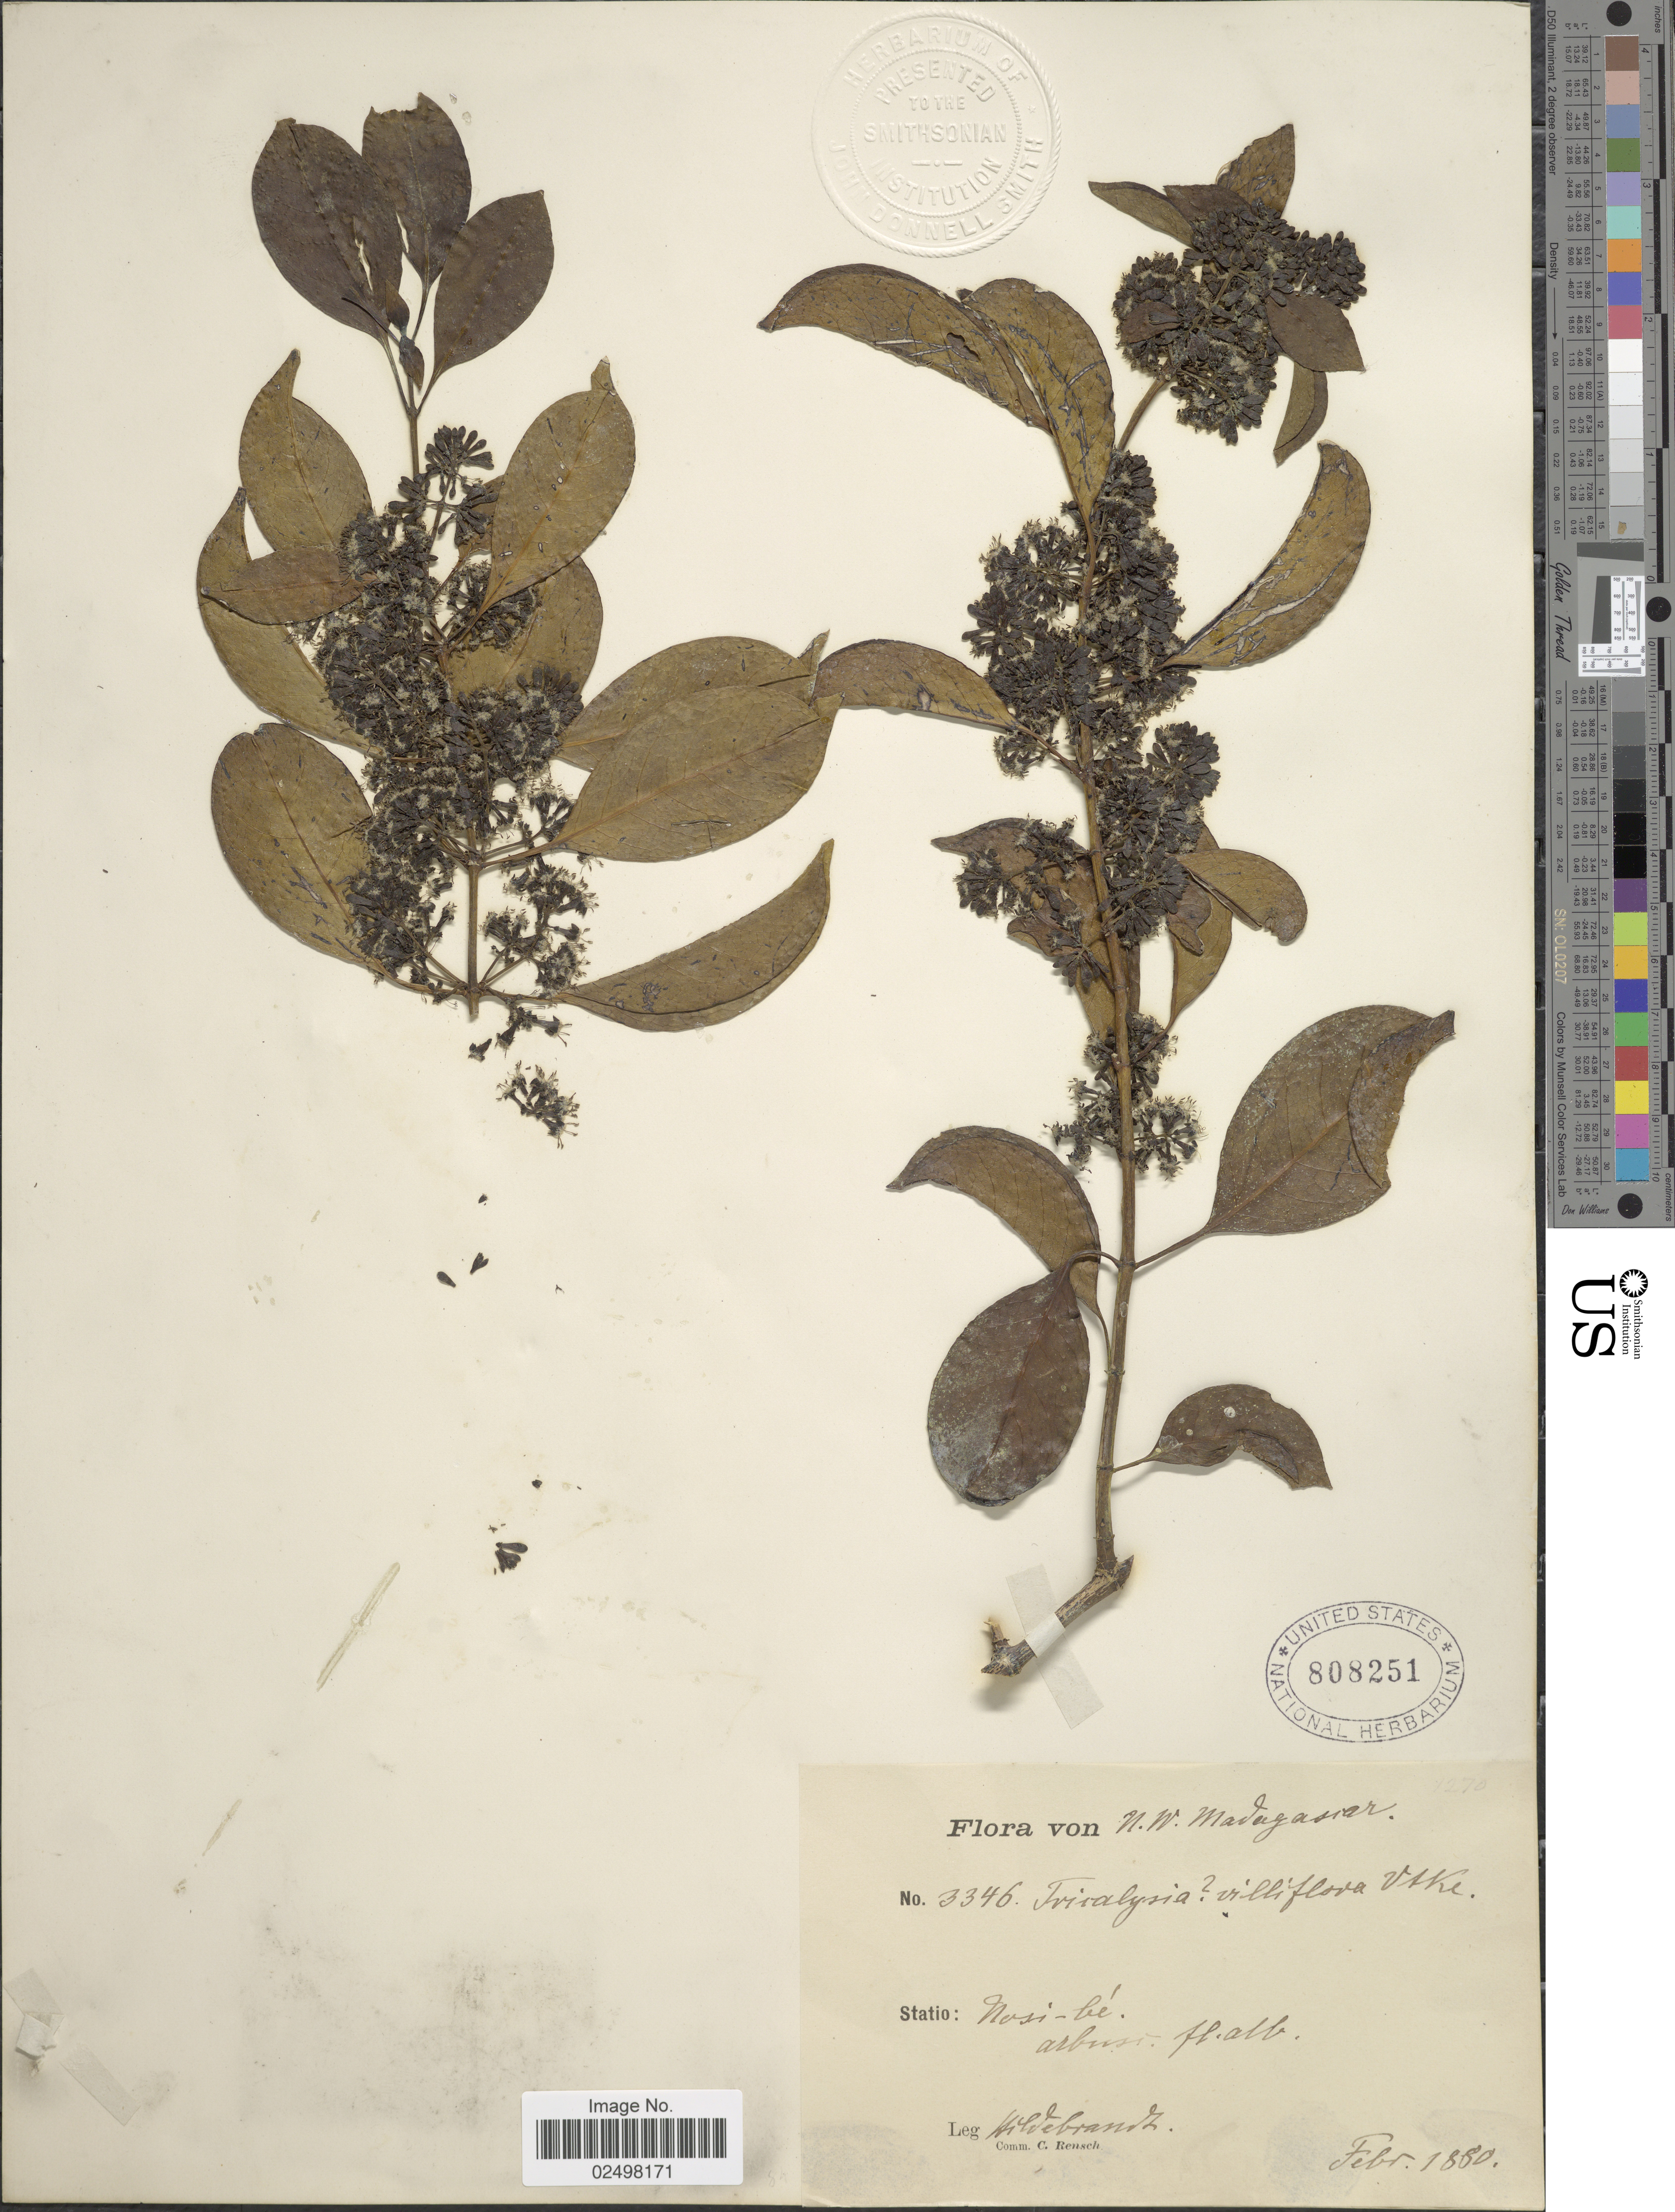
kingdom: Plantae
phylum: Tracheophyta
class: Magnoliopsida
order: Gentianales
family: Rubiaceae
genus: Tricalysia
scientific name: Tricalysia villiflora Vatke ined.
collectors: J. Hildebrandt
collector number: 3346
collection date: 1880-02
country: Madagascar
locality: N. W. Madagascar. Statio Nosi-be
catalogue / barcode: US 808251